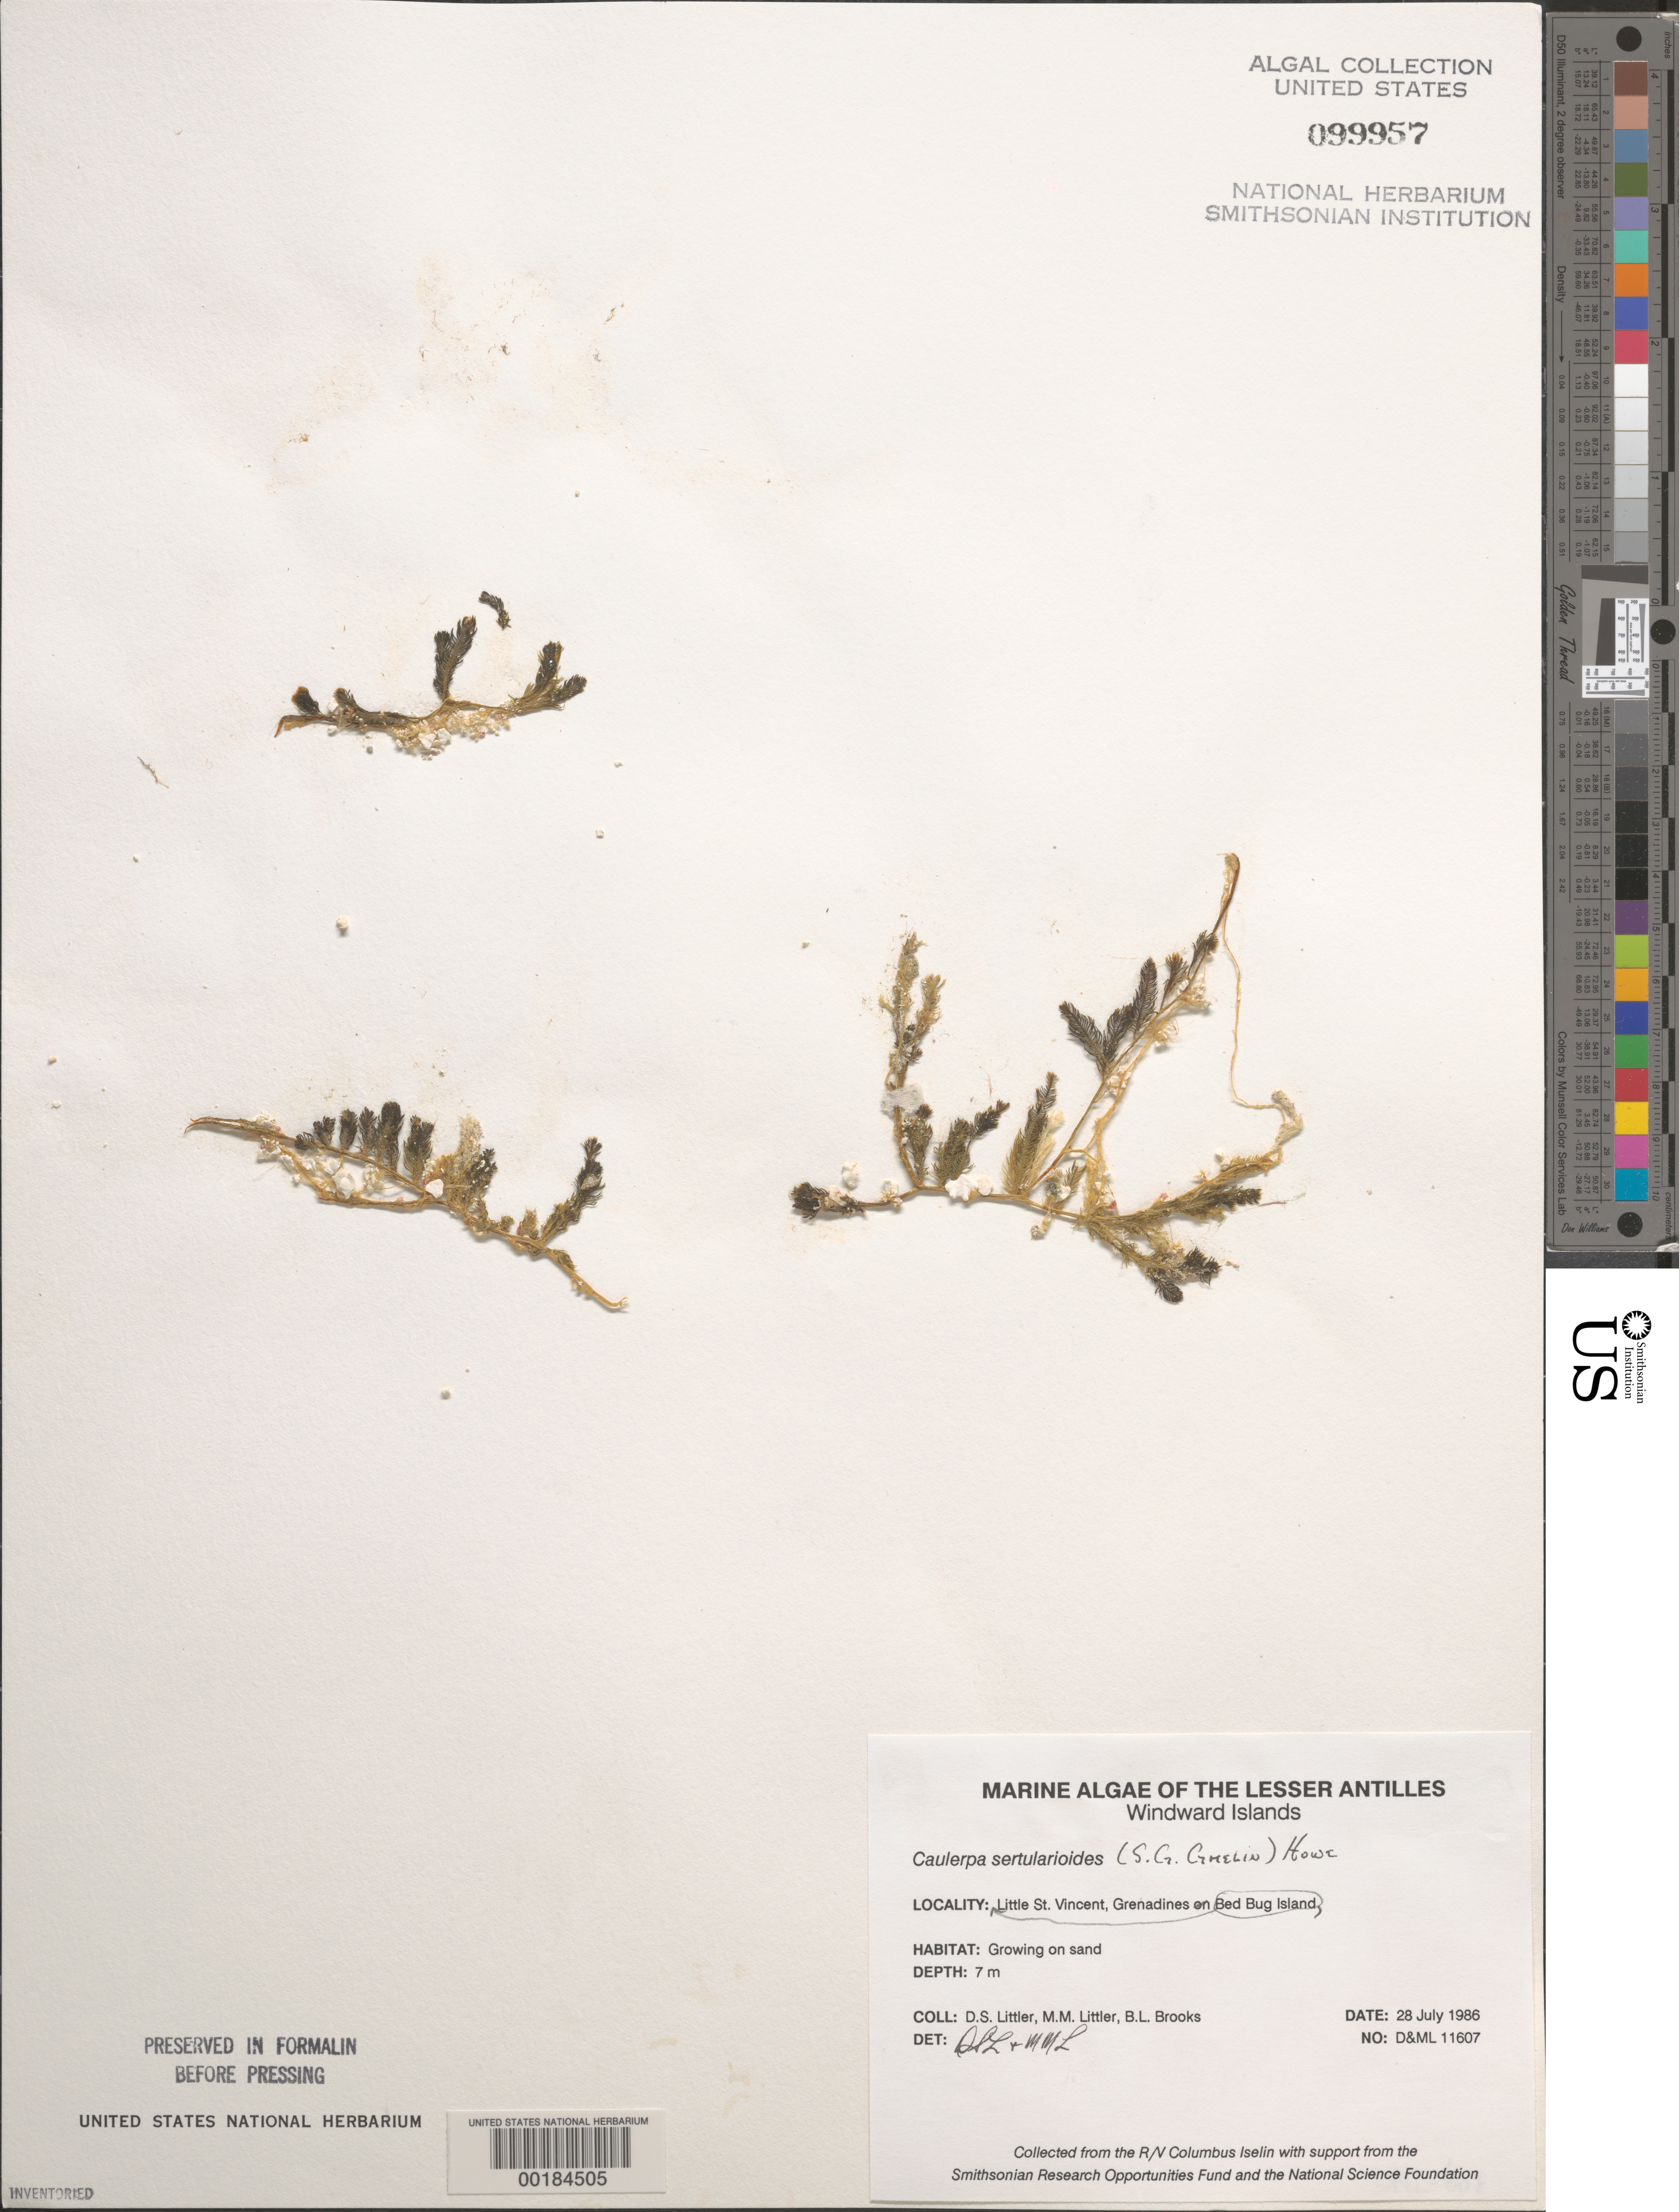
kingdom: Plantae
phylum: Chlorophyta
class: Ulvophyceae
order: Bryopsidales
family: Caulerpaceae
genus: Caulerpa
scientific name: Caulerpa sertularioides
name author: (S.G. Gmel.) M. Howe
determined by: Littler, D. S.; Littler, M. M.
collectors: D. S. Littler, M. M. Littler & B. Brooks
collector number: D&ML 11607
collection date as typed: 28 Jul 1986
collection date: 1986-07-28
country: St. Vincent - Grenadines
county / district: Grenadines Parish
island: Little Saint Vincent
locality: Bed Bug Island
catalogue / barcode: US 99957